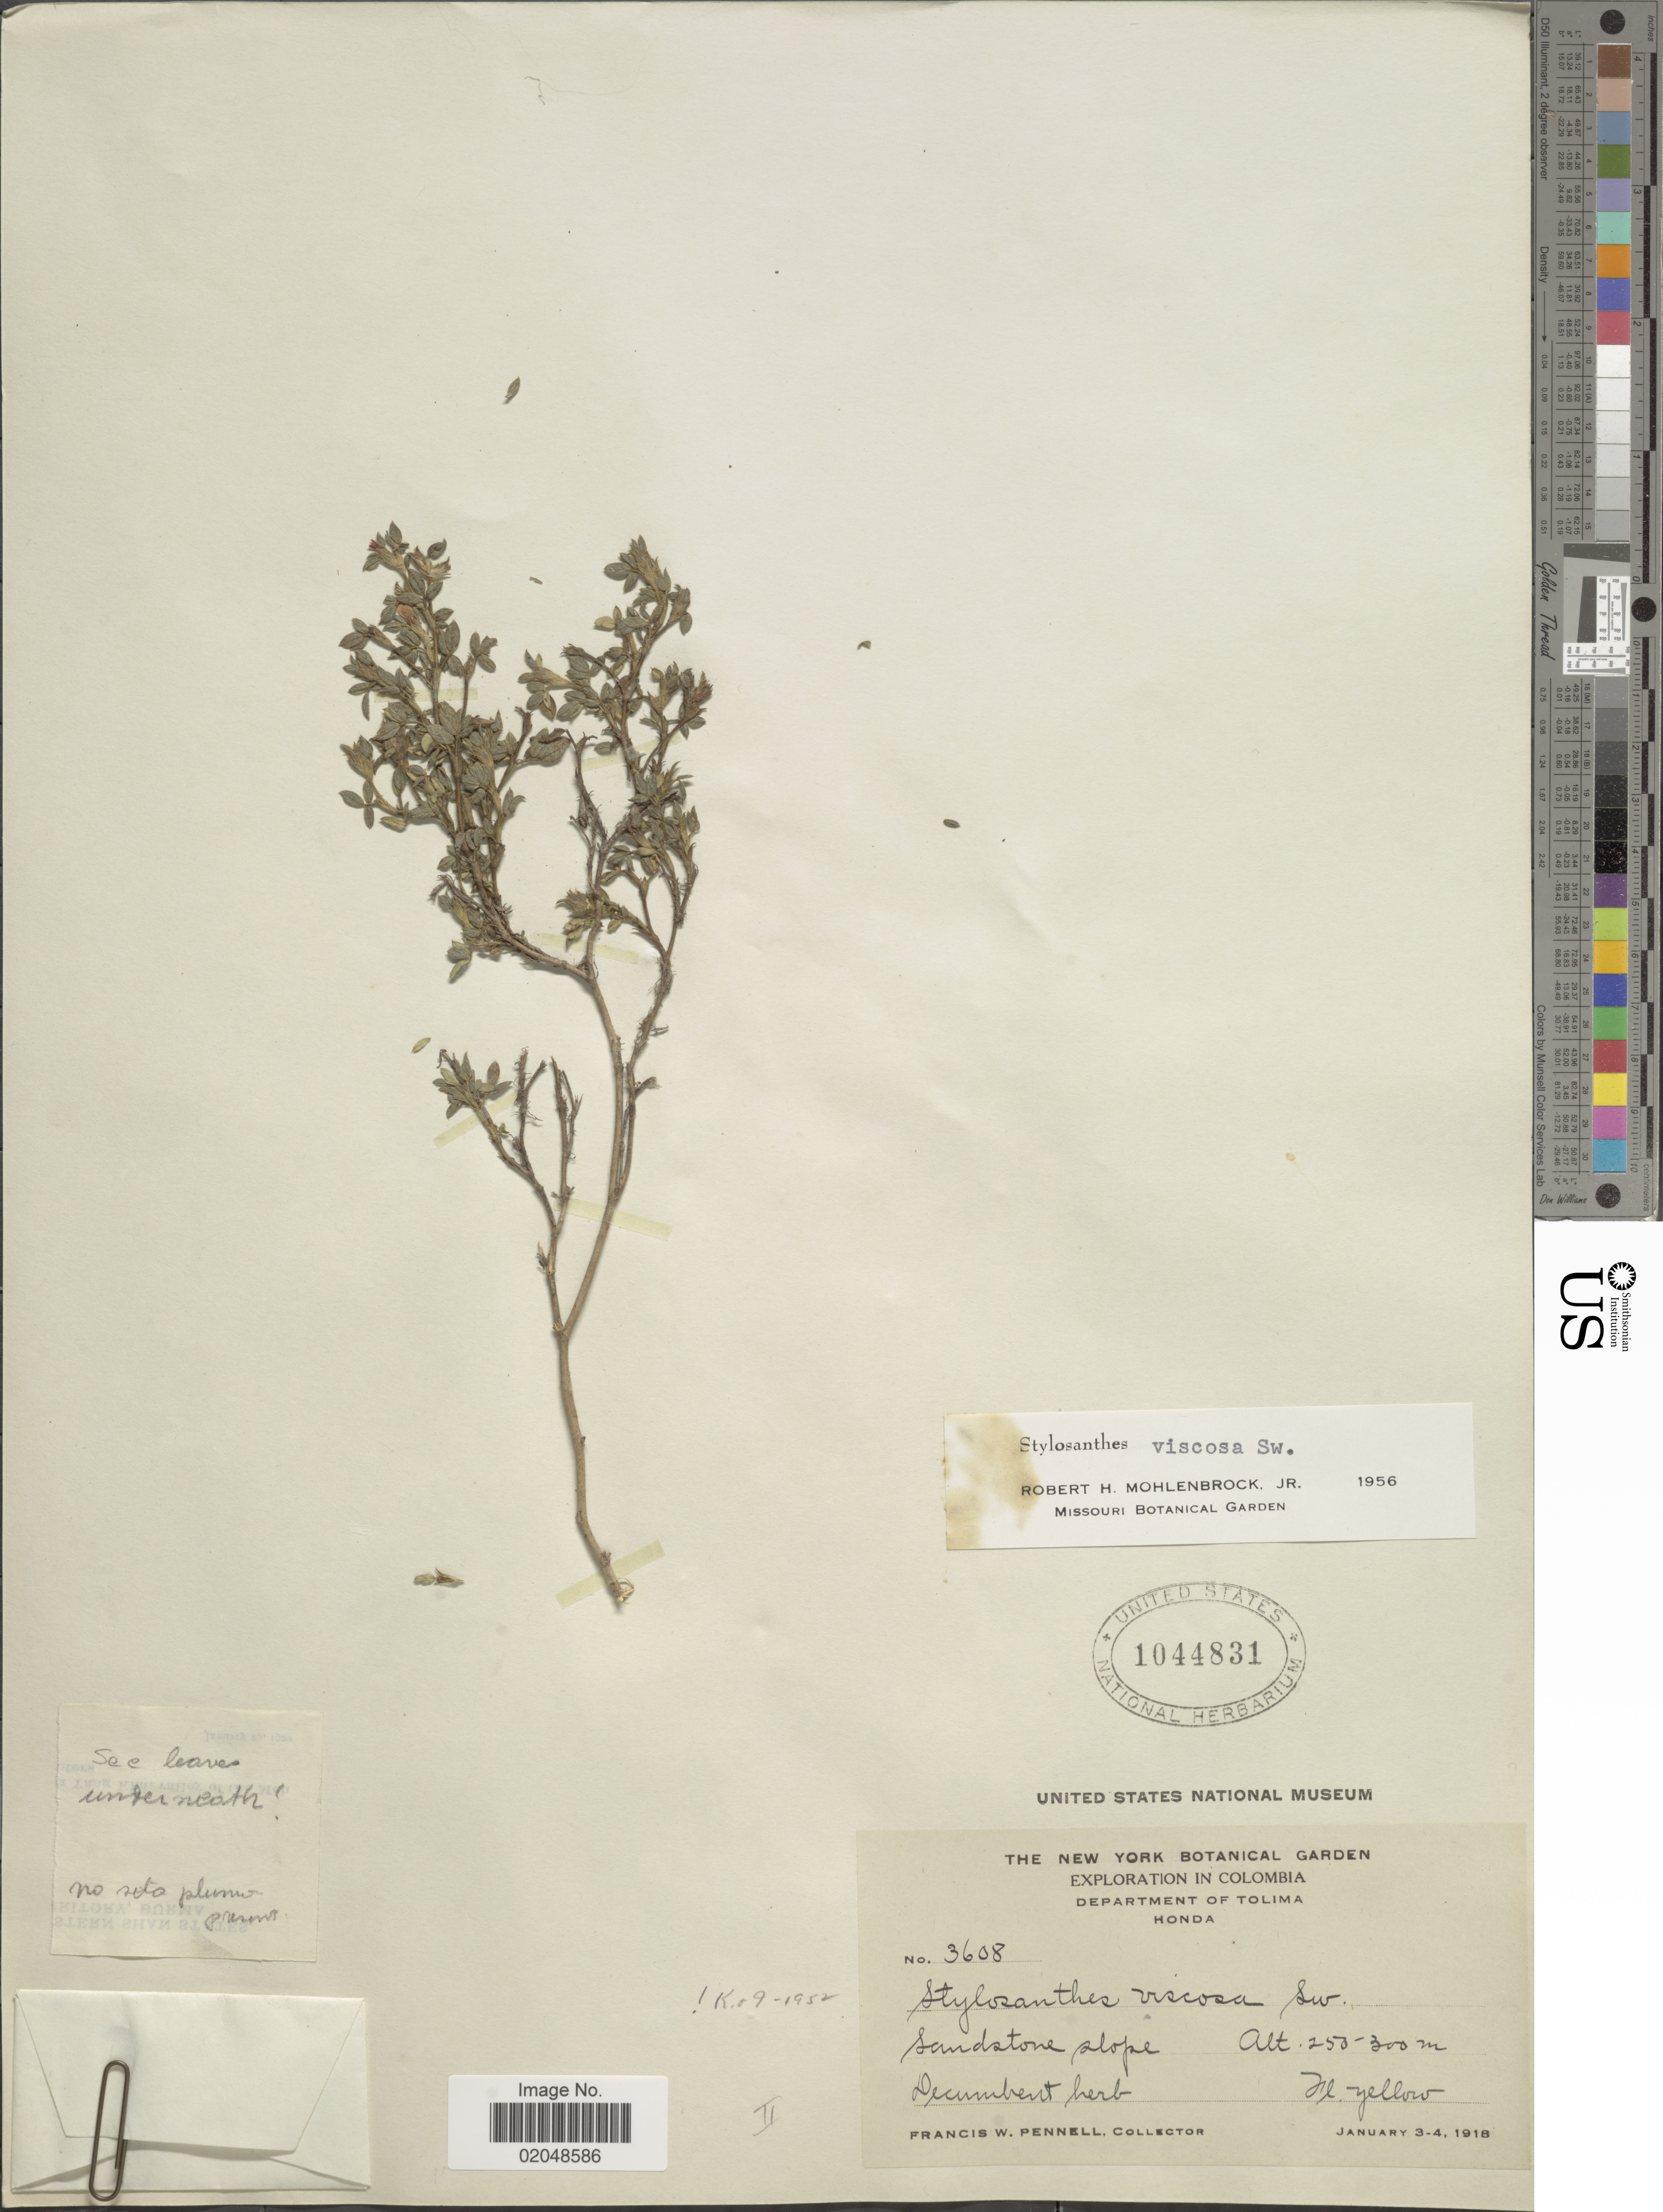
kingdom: Plantae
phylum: Tracheophyta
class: Magnoliopsida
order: Fabales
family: Fabaceae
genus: Stylosanthes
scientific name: Stylosanthes viscosa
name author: Sw.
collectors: F. W. Pennell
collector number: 3608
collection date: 1918-01-03/1918-01-04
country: Colombia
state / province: Tolima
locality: Honda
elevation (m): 250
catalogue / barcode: US 1044831